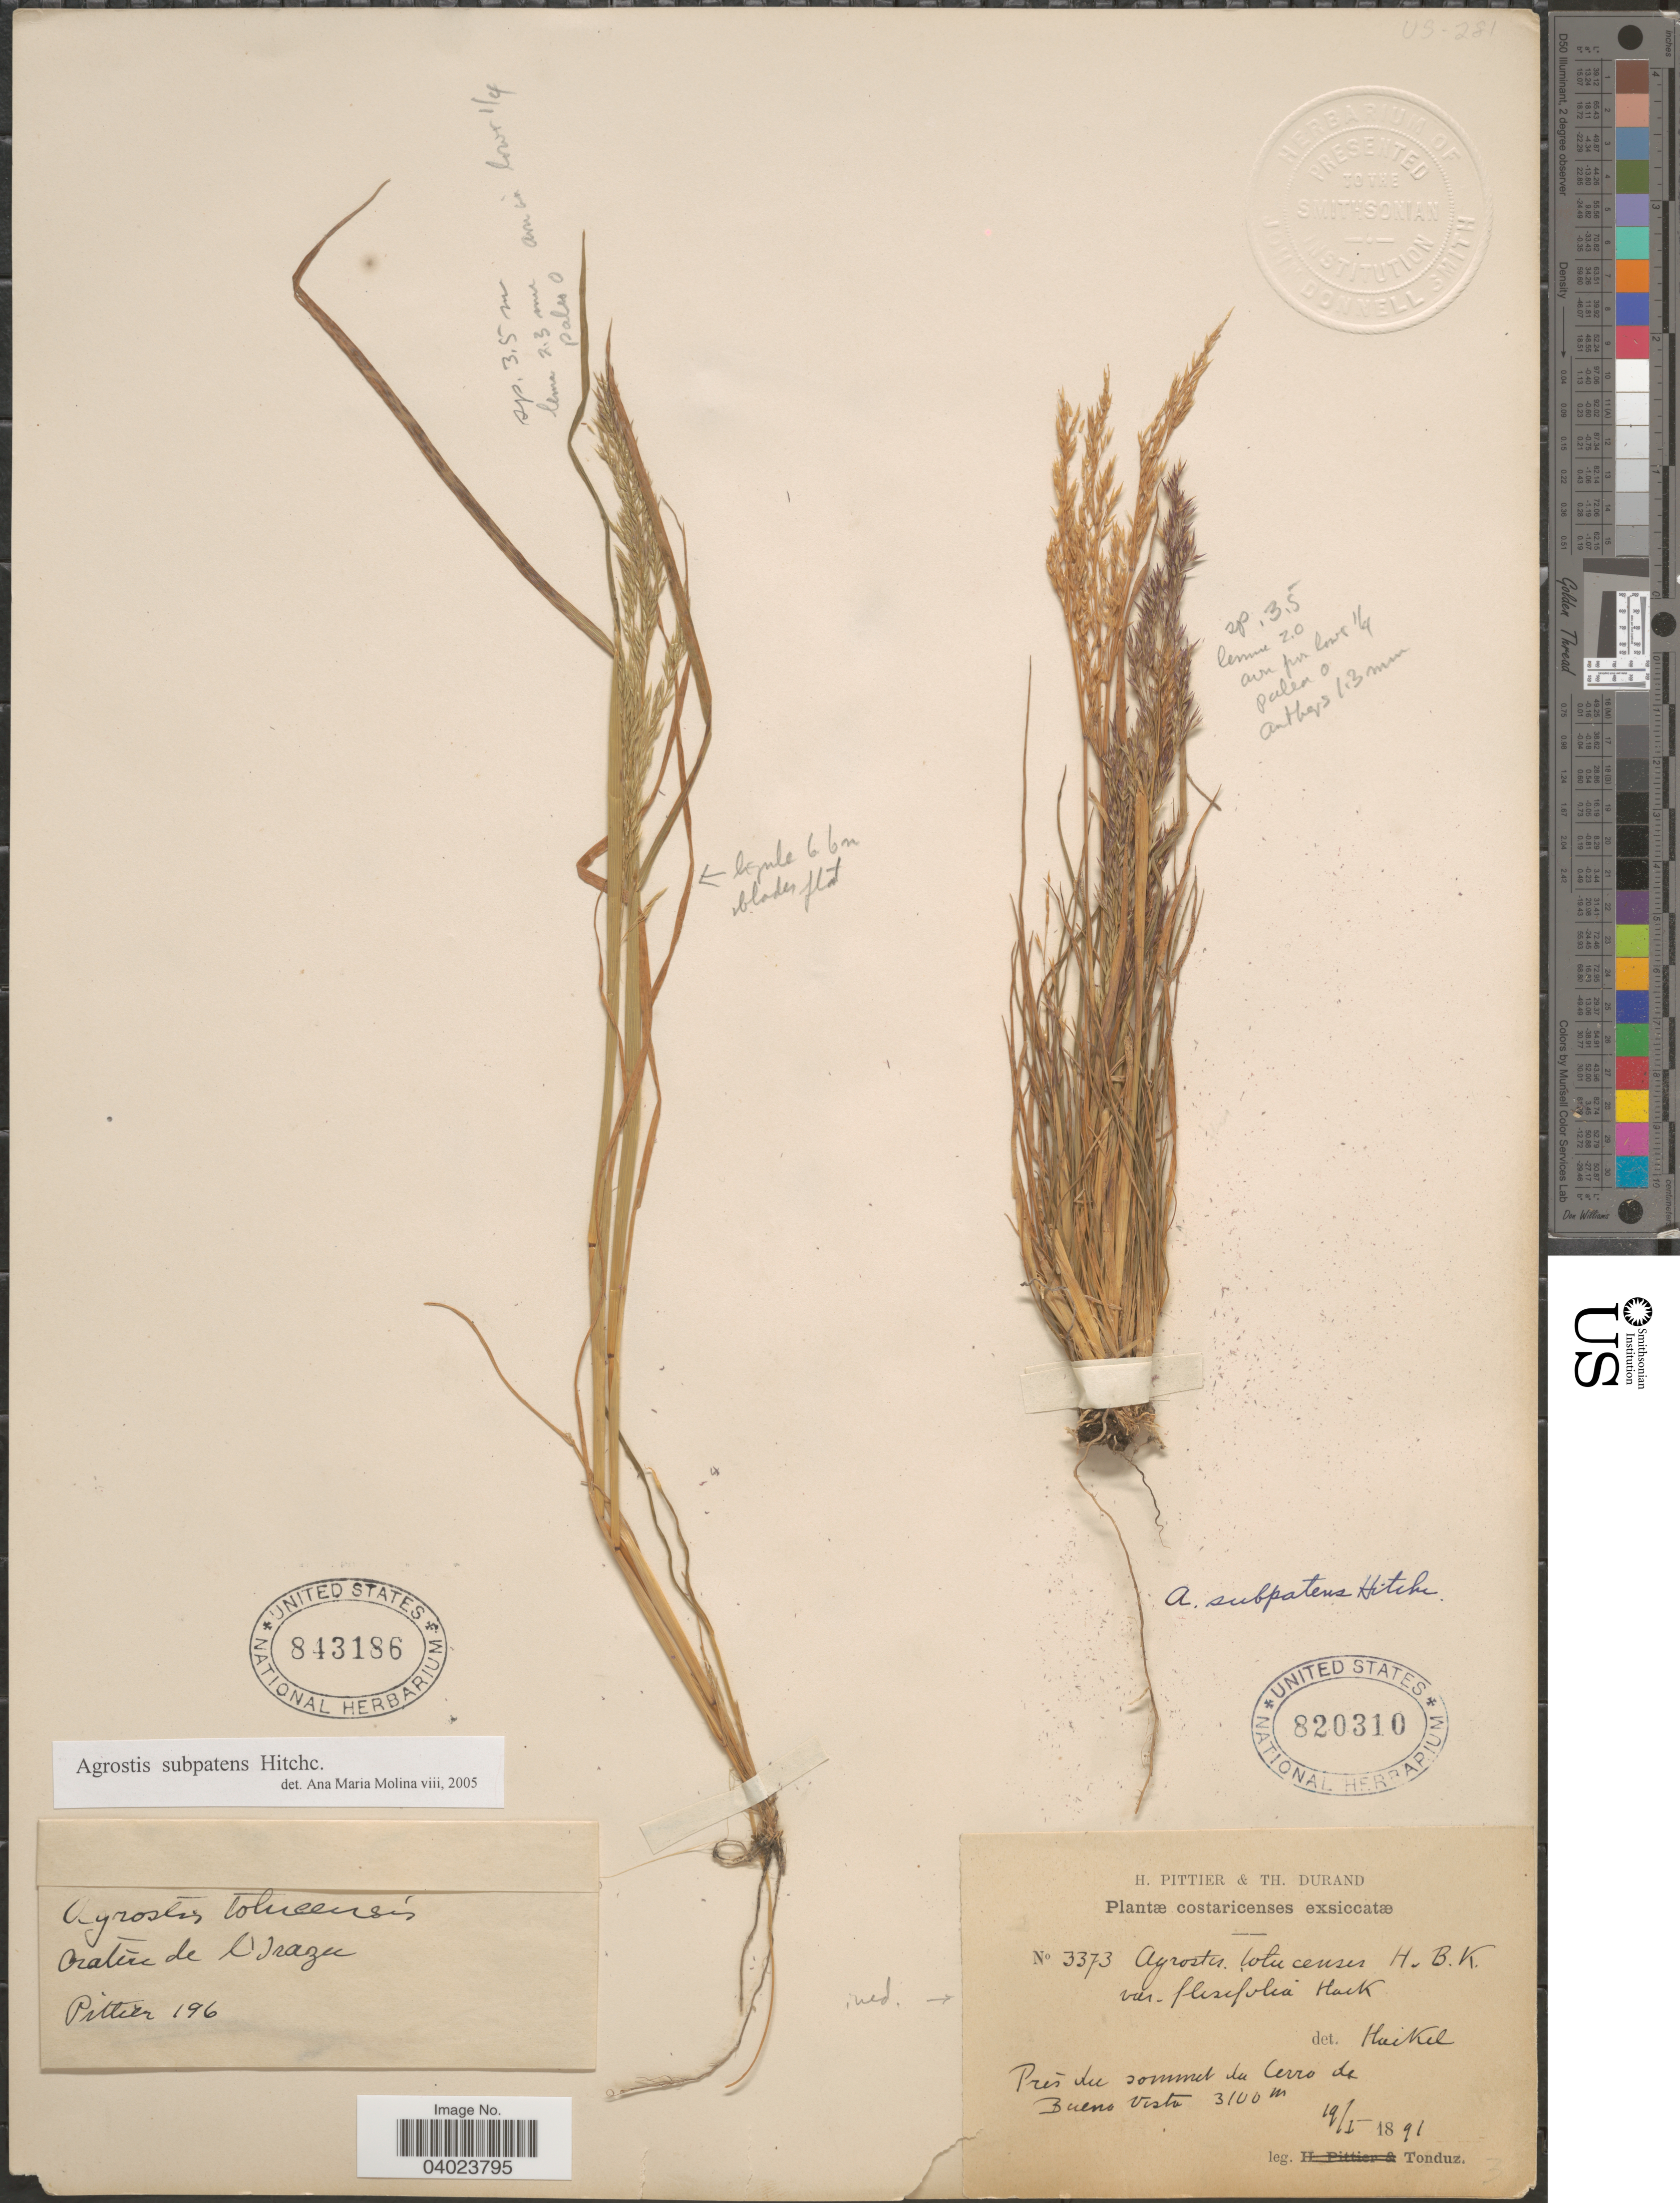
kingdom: Plantae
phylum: Tracheophyta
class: Liliopsida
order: Poales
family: Poaceae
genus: Agrostis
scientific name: Agrostis subpatens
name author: Hitchc.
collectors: Tonduz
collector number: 3373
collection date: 1891-01-19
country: Costa Rica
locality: Près du sommet du Cerro de Buena Vista.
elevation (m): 3100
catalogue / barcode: US 820310